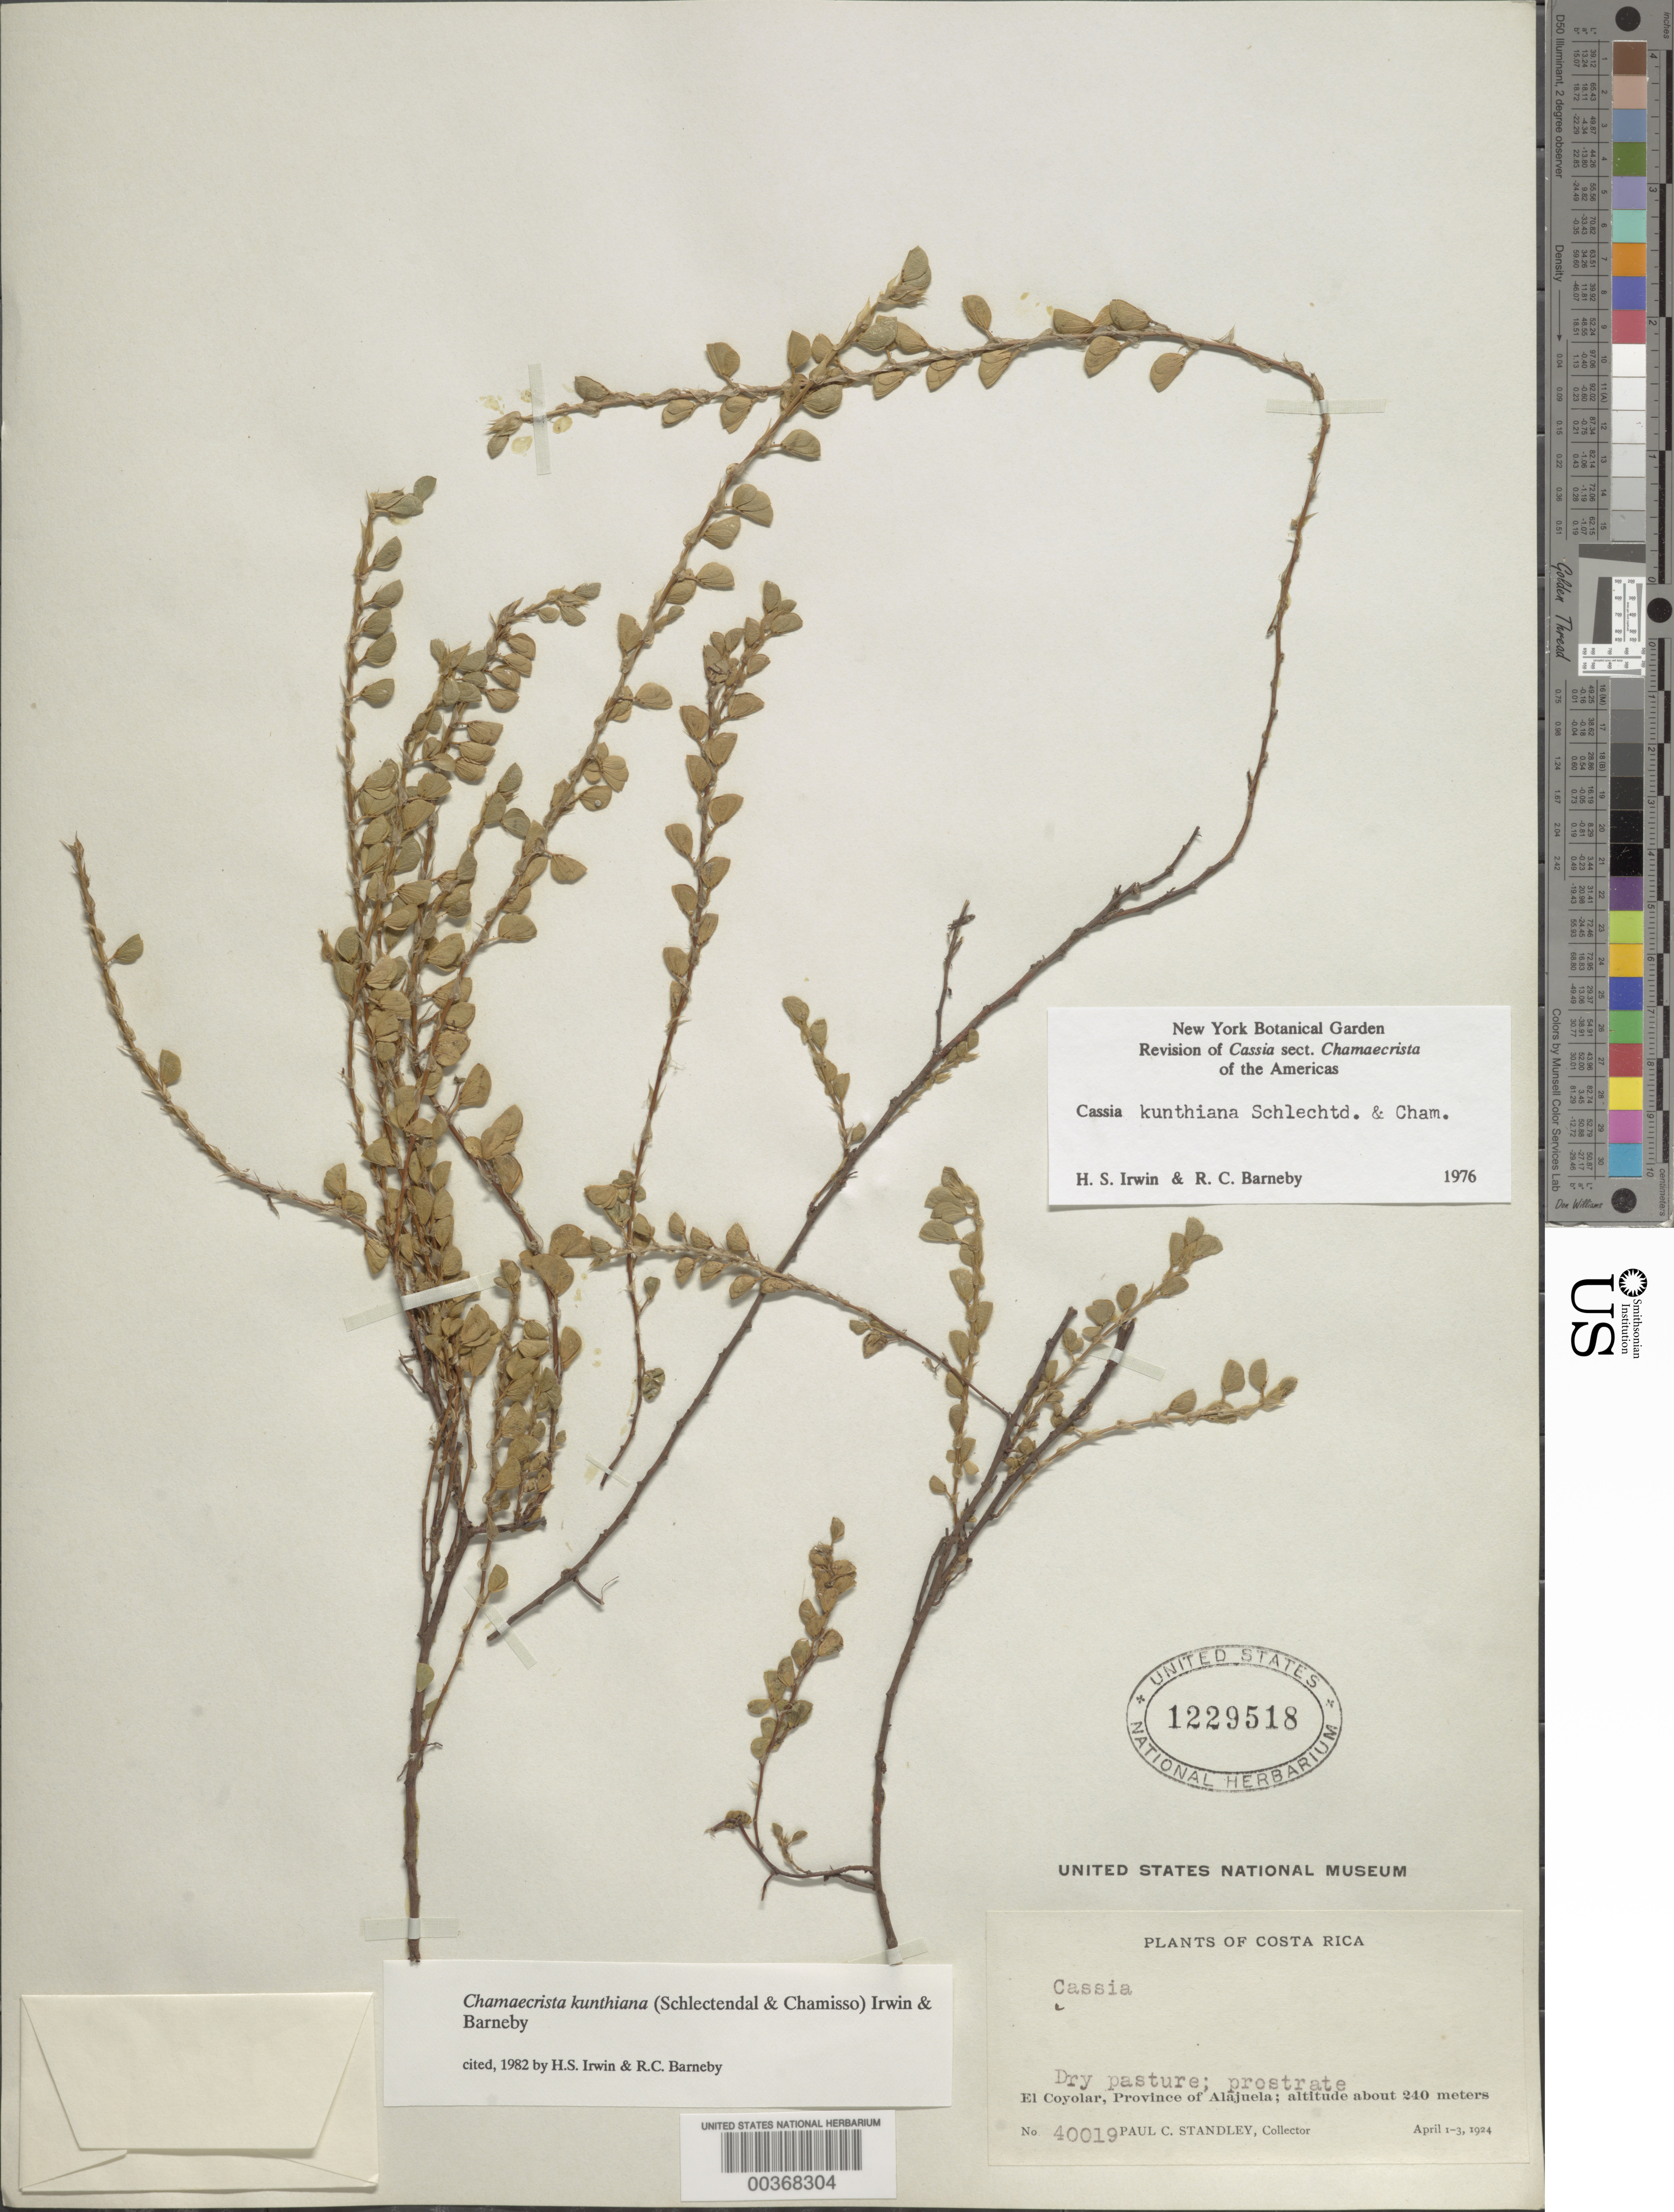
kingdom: Plantae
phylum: Tracheophyta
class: Magnoliopsida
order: Fabales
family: Fabaceae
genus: Chamaecrista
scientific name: Chamaecrista kunthiana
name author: (Schltdl. & Cham.) H.S. Irwin & Barneby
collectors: P. C. Standley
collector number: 40019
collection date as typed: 01 Apr 1924 to 03 Apr 1924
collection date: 1924-04-01/1924-04-03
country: Costa Rica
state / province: Alajuela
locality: El Coyolar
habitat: Dry pasture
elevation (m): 240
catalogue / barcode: US 1229518